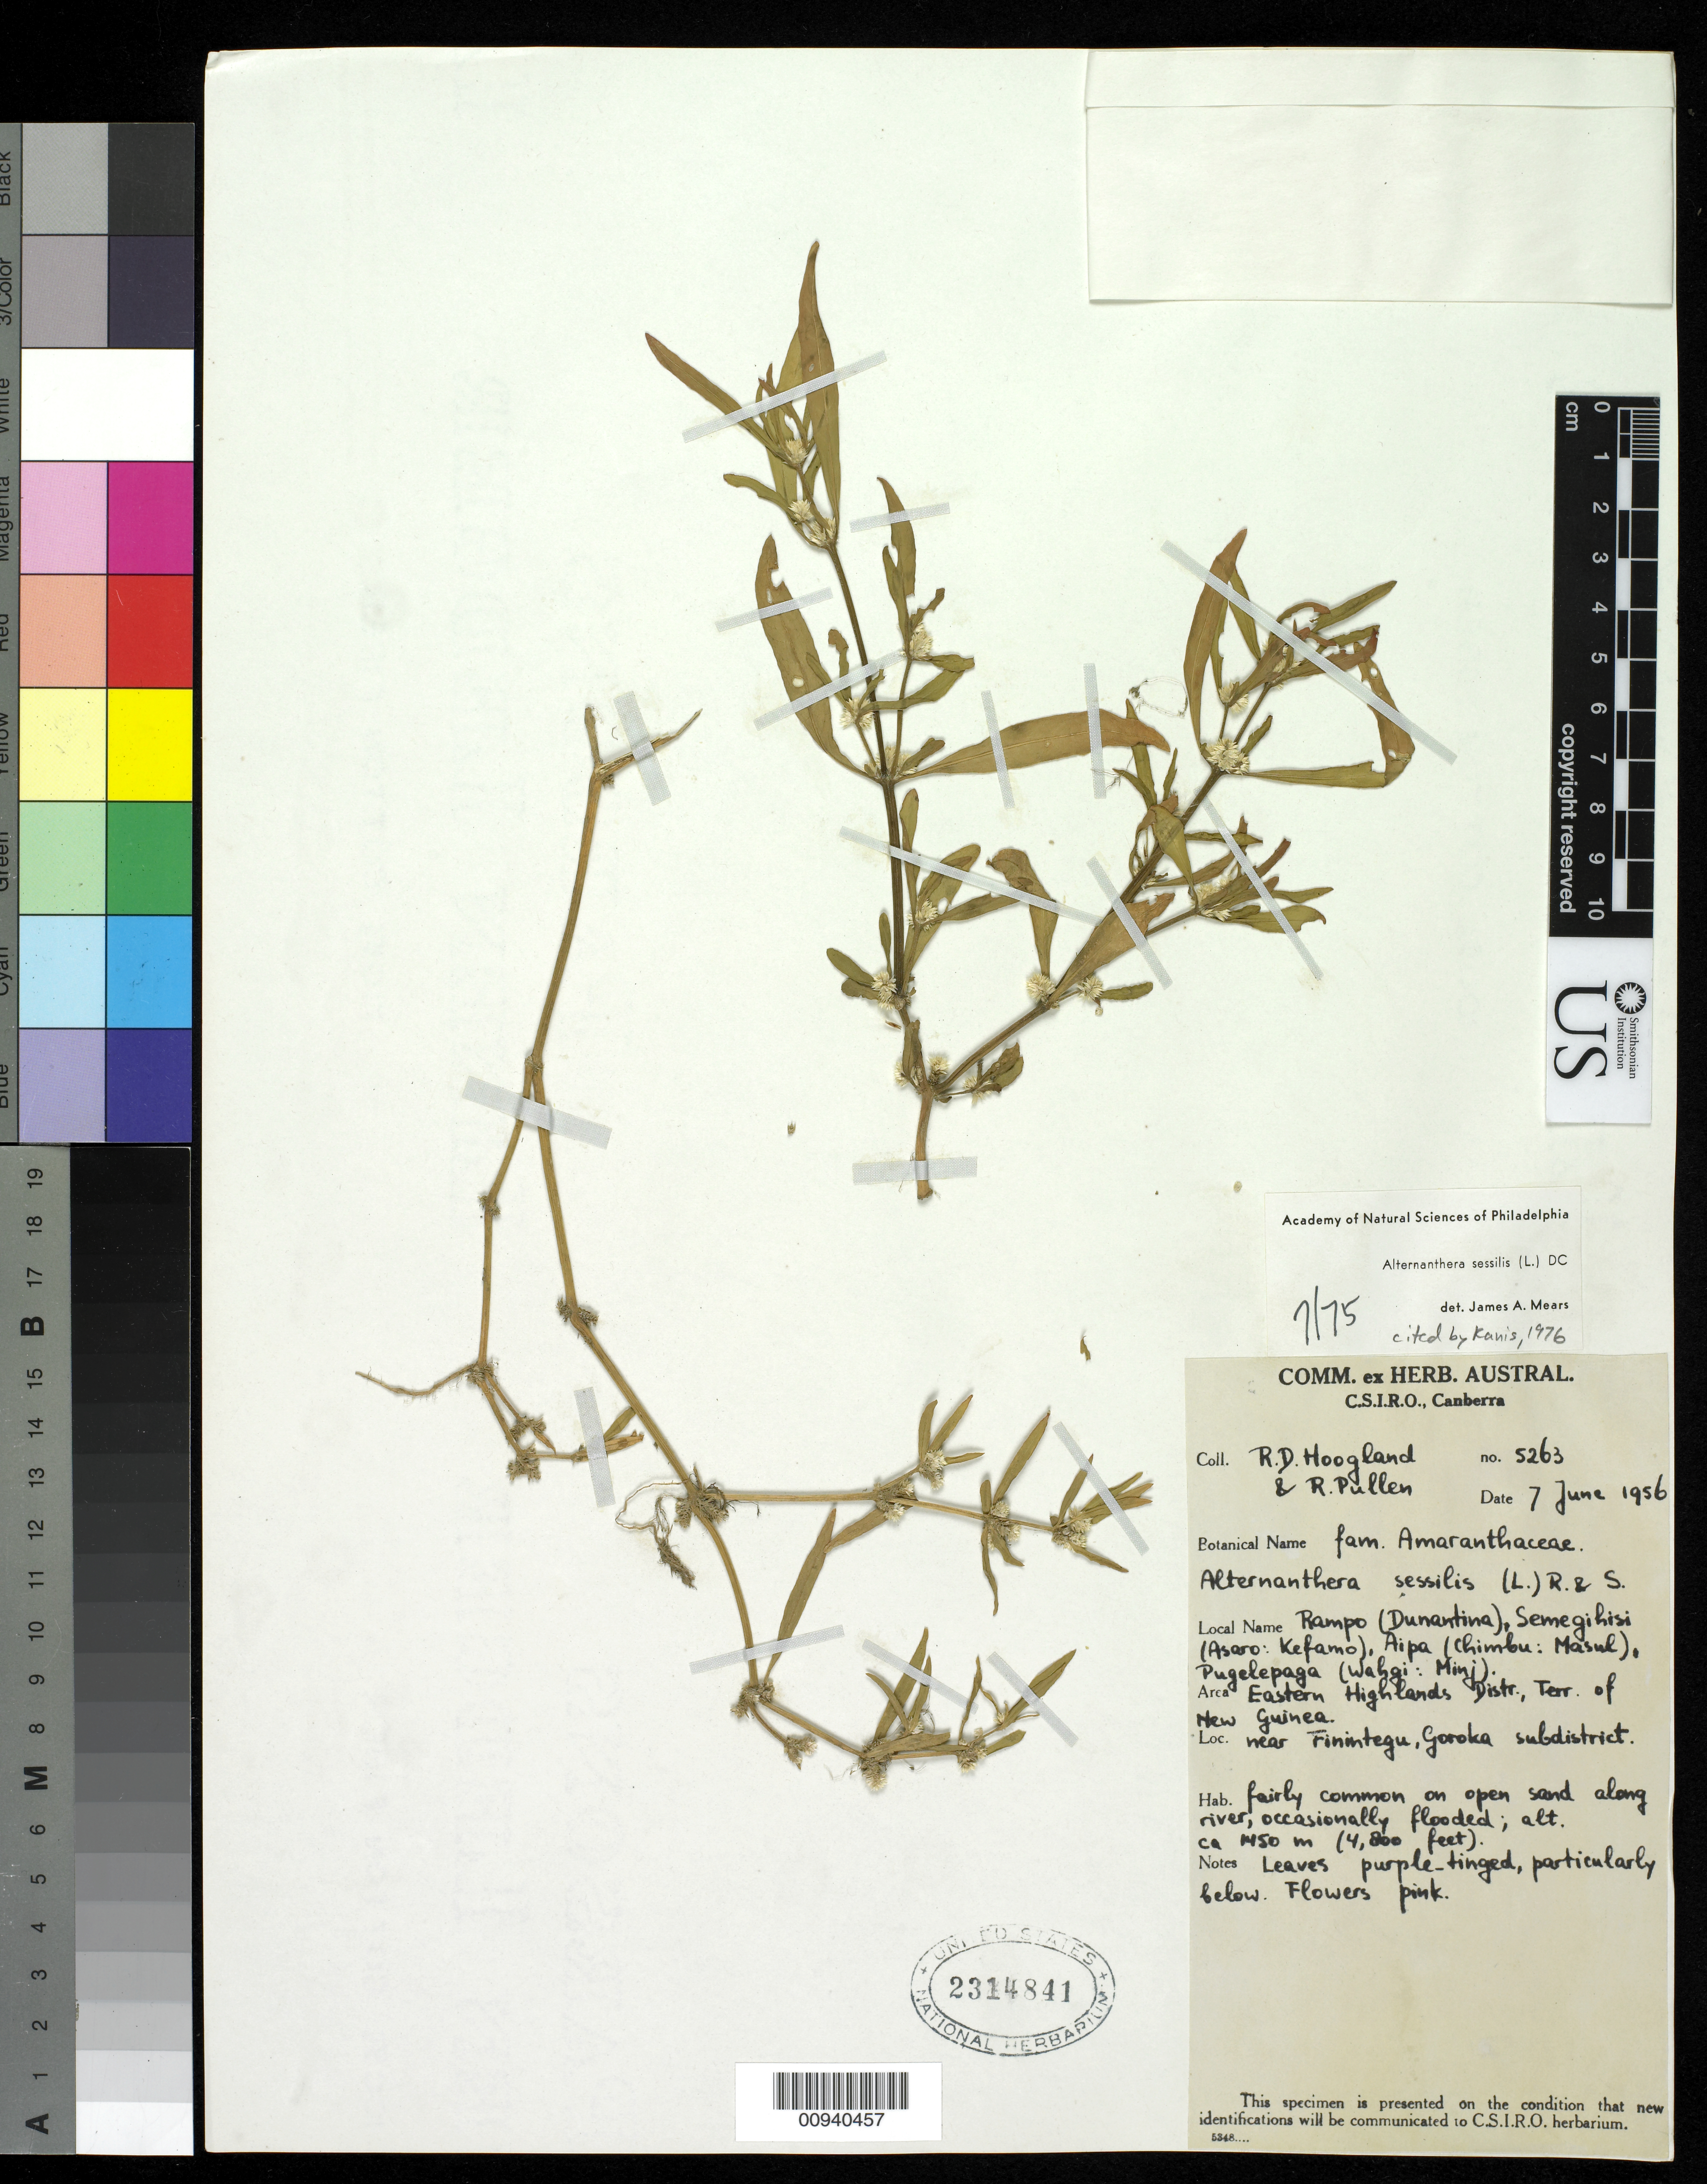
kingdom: Plantae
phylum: Tracheophyta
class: Magnoliopsida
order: Caryophyllales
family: Amaranthaceae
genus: Alternanthera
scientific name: Alternanthera sessilis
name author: (L.) DC.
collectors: R. D. Hoogland & R. Pullen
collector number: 5263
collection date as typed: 07 Jun 1956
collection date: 1956-06-07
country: Papua New Guinea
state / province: Eastern Highlands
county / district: Goroka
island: New Guinea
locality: near Finintegu, Goroka subdistrict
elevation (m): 1450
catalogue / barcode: US 2314841